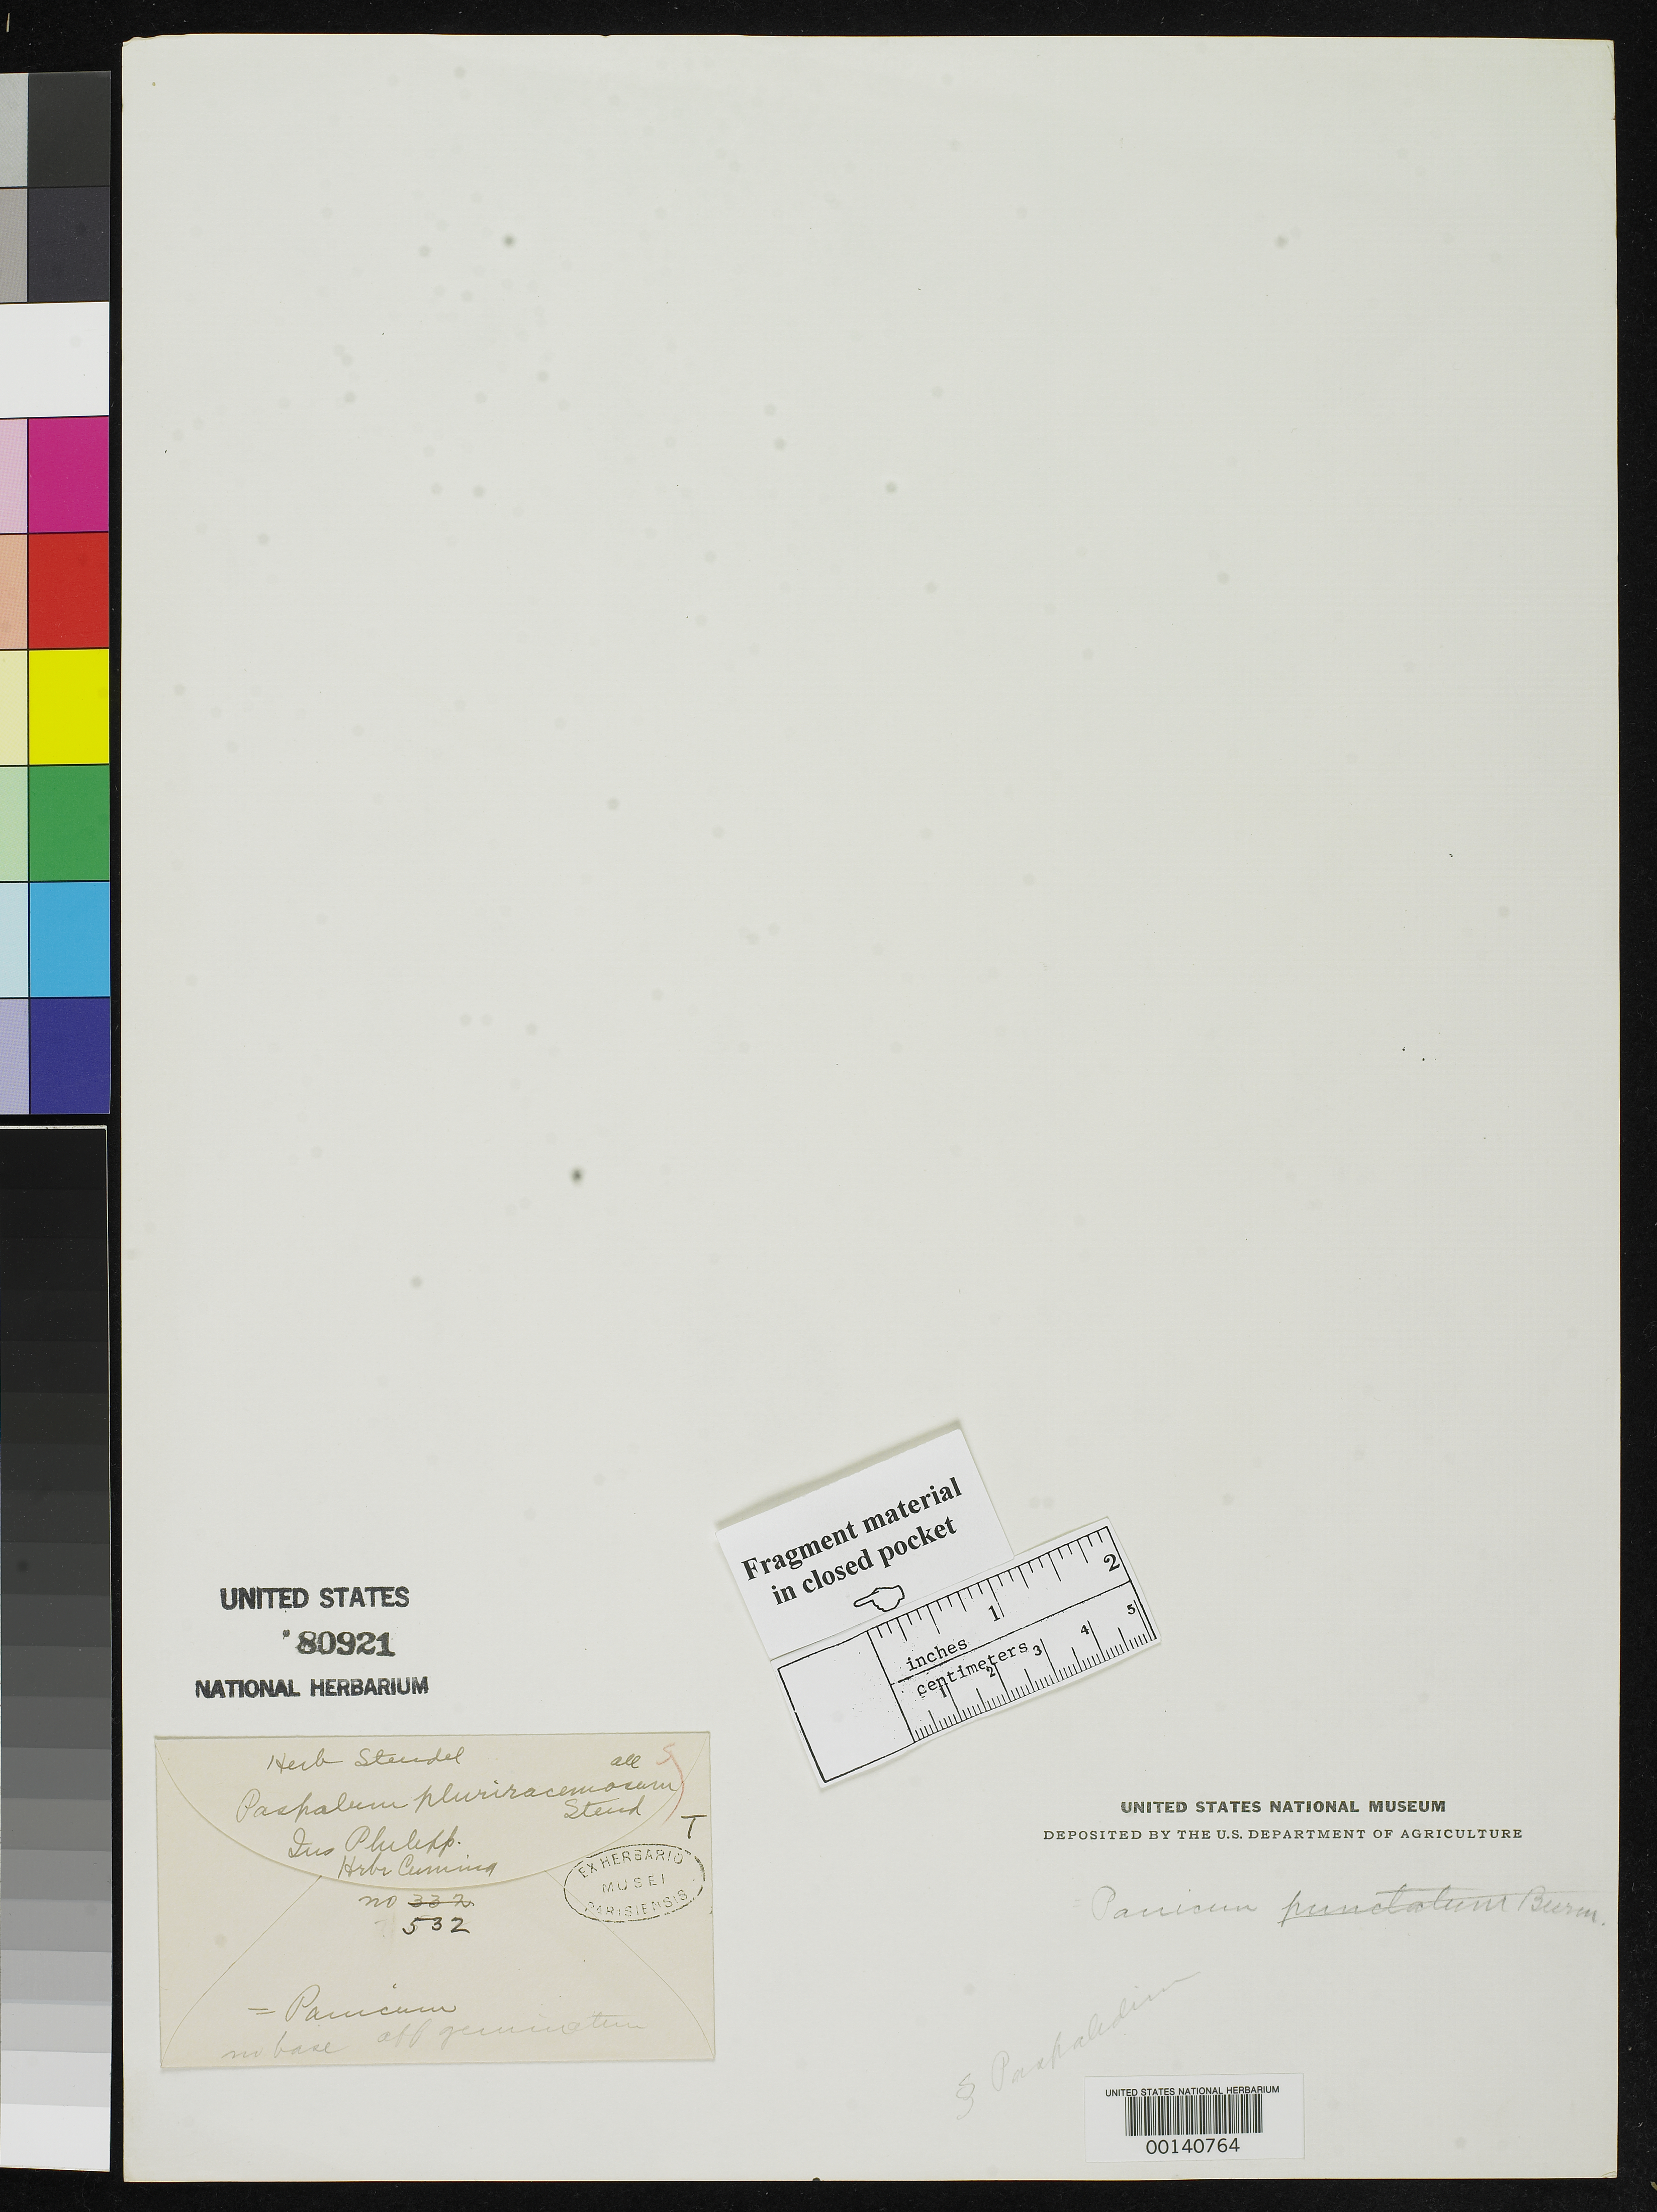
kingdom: Plantae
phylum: Tracheophyta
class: Liliopsida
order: Poales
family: Poaceae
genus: Paspalum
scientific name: Paspalum pluriracemosum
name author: Steud.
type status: Type Fragment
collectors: L. Cumming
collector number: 532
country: Philippines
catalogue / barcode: US 80921